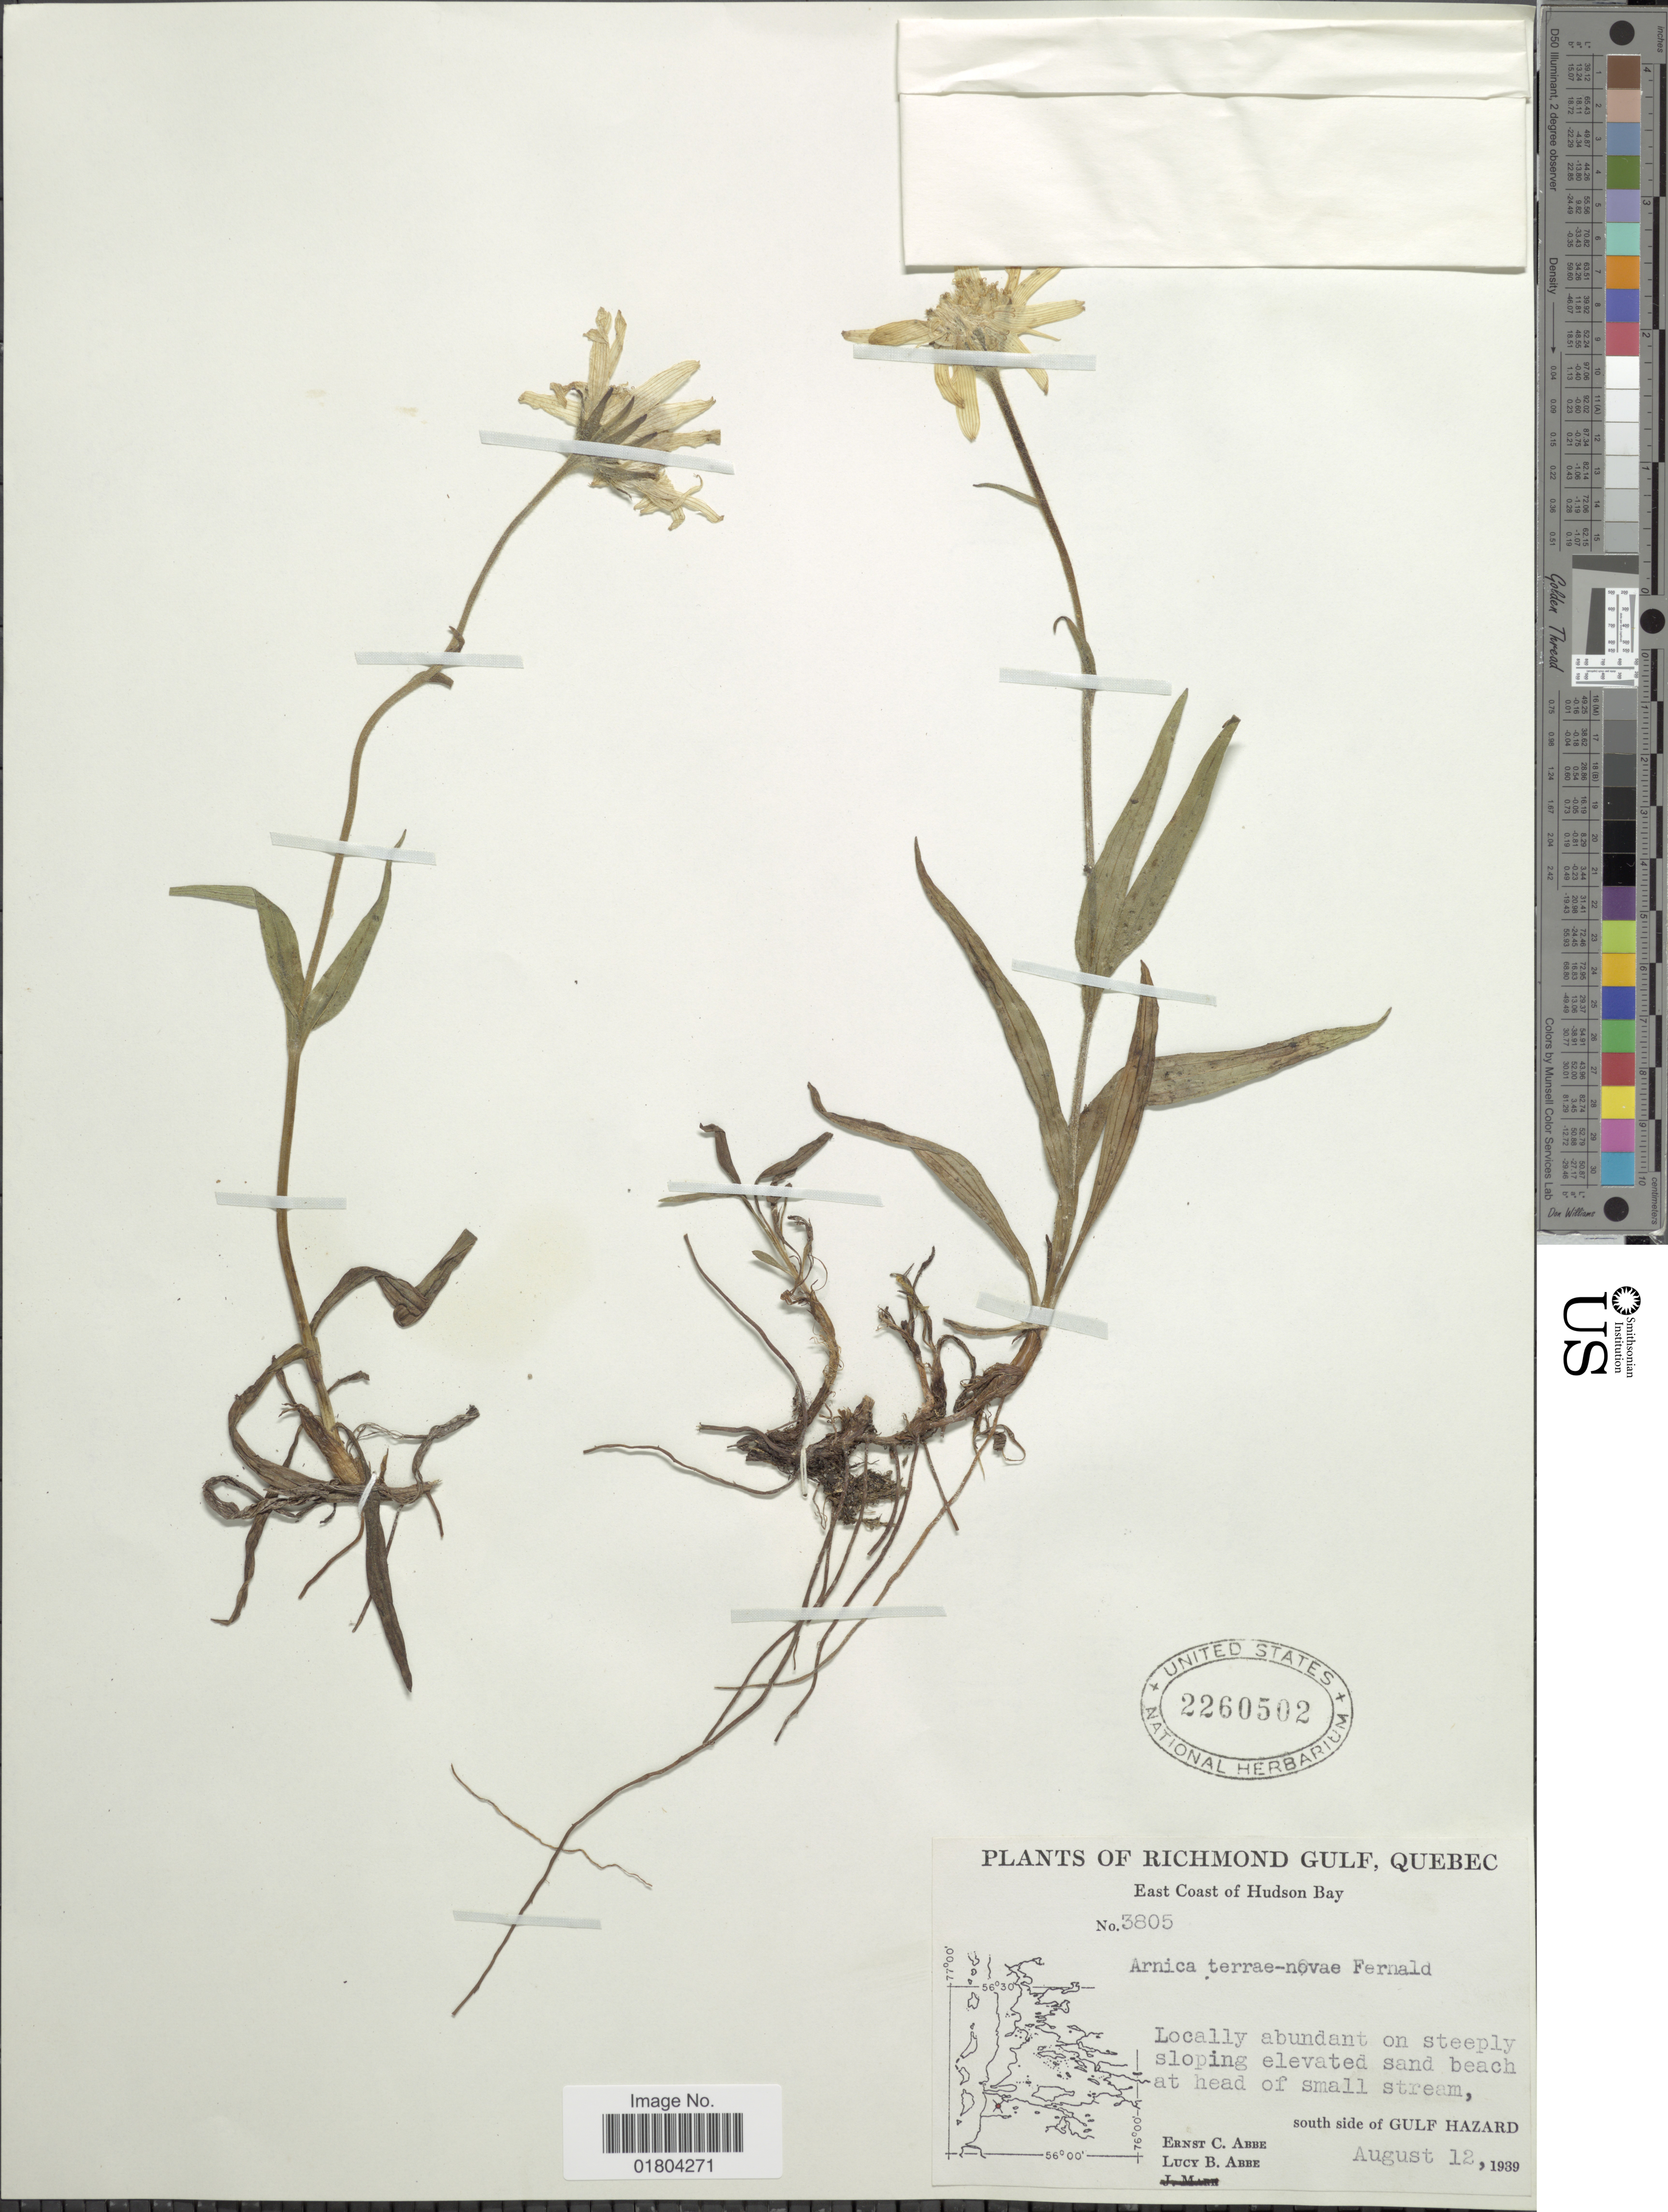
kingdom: Plantae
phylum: Tracheophyta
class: Magnoliopsida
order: Asterales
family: Asteraceae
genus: Arnica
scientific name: Arnica terraenovae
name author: Fernald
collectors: E. C. Abbe & L. B. Abbe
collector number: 3805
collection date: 1939-08-12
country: Canada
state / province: Quebec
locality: Richmond Gulf, East Coast of Hudson Bay, Locally abundant on steeply sloping elevated sand beach at head of small stream, south side of Gulf Hazar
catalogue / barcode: US 2260502